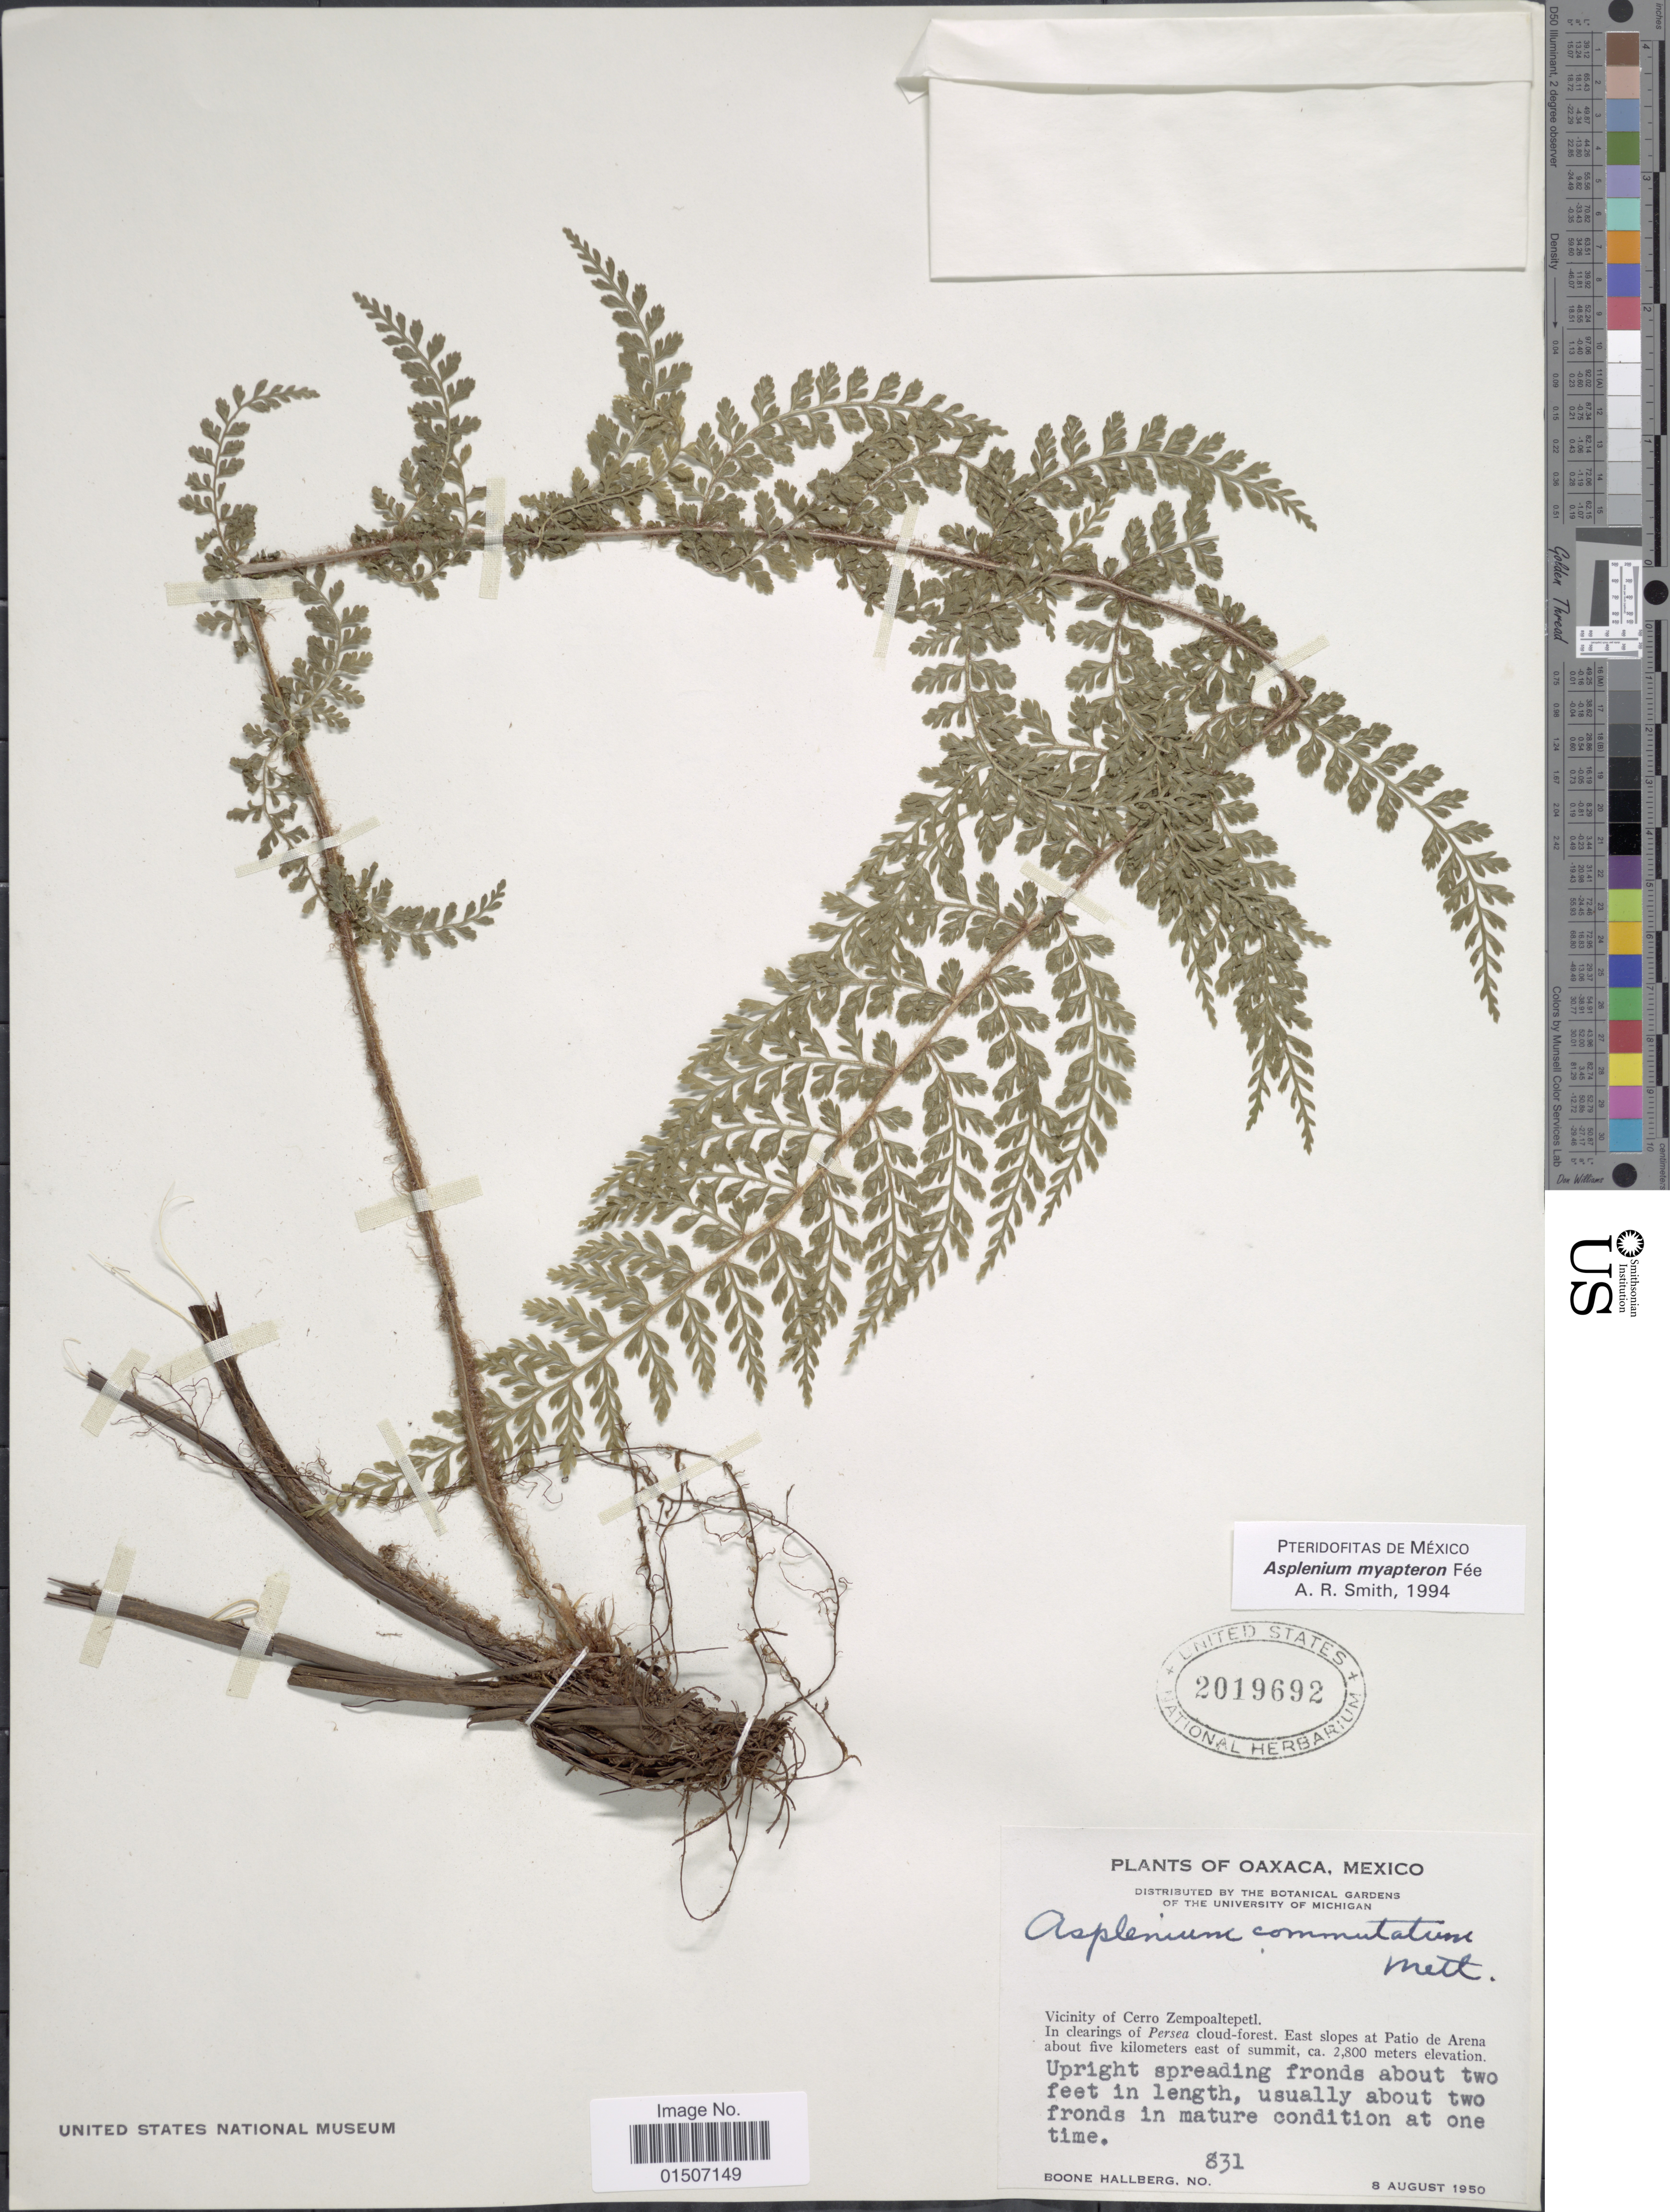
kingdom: Plantae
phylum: Tracheophyta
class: Polypodiopsida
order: Polypodiales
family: Aspleniaceae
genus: Asplenium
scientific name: Asplenium myapteron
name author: Fée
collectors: B. Hallberg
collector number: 831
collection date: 1950-08-08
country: Mexico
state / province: Oaxaca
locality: Vicinity of Cerro Zempoaltepetl, In clearings of Persea cloud-forest. East slopes at Patio de Arena about five kilometers east of summit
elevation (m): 2800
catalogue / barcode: US 2019692